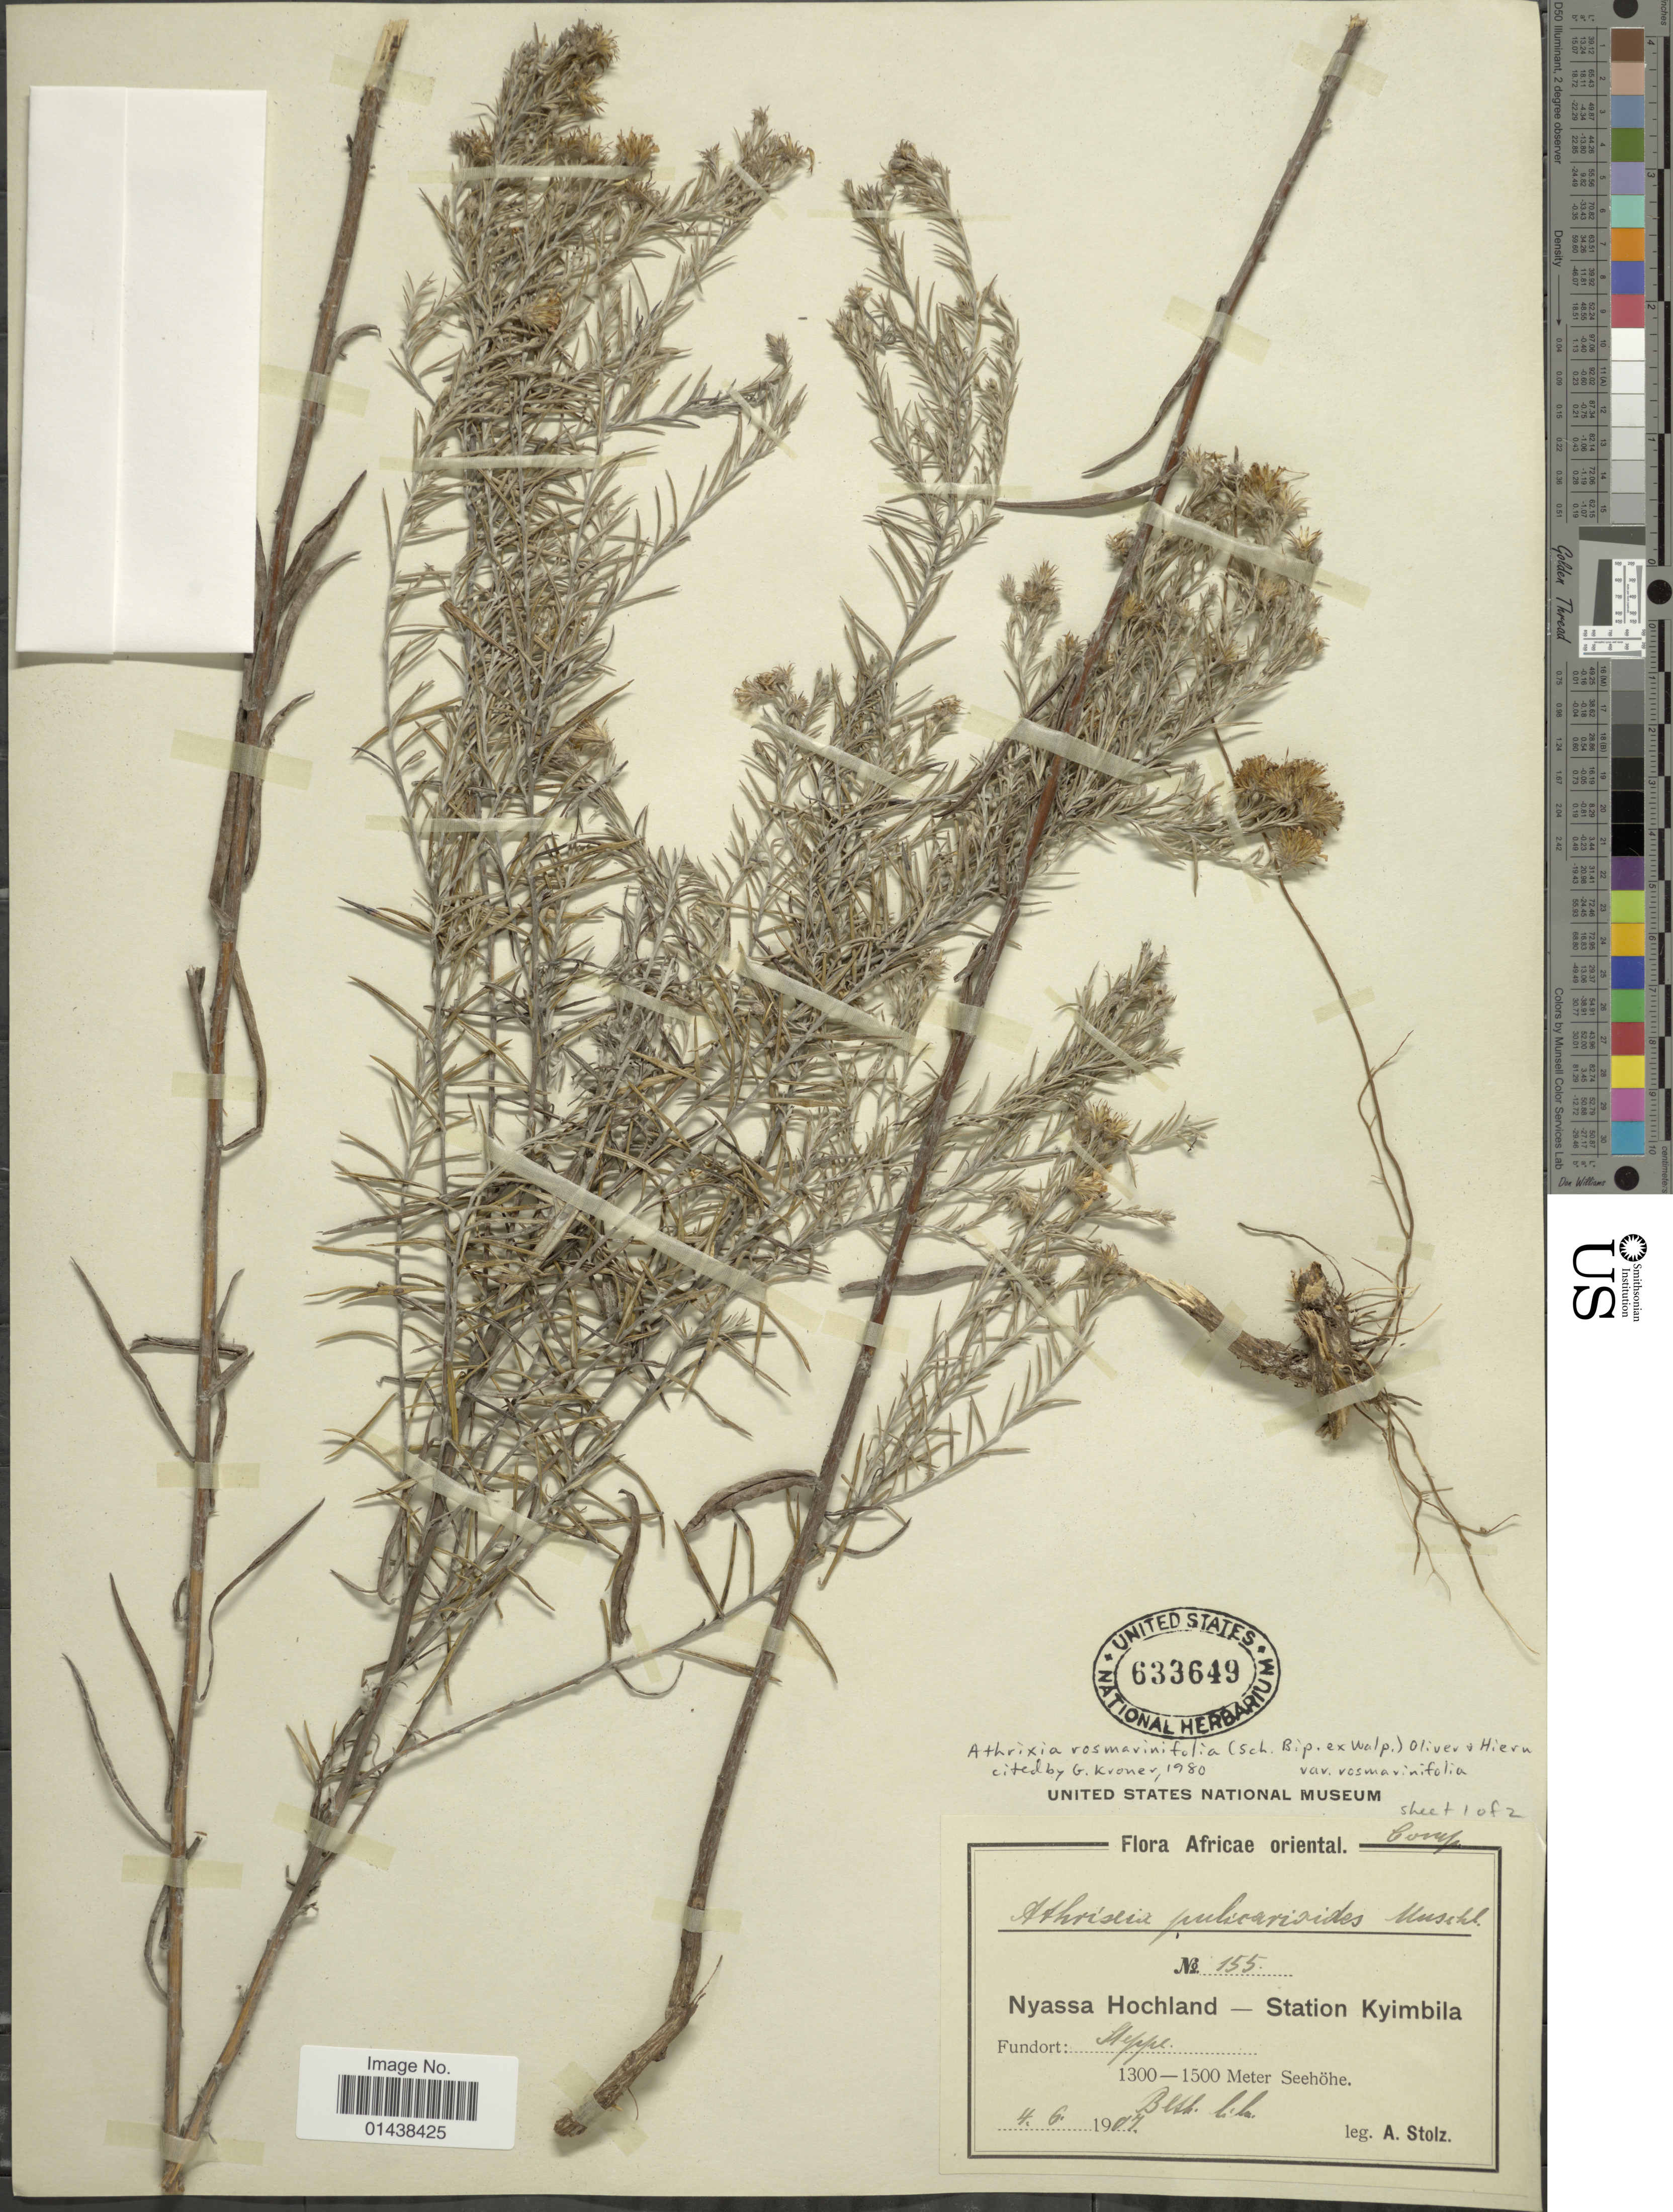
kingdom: Plantae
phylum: Tracheophyta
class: Magnoliopsida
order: Asterales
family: Asteraceae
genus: Athrixia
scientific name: Athrixia rosmarinifolia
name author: (Sch. Bip. ex Walp.) Oliv. & Hiern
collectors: A. Stolz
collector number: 155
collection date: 1907-06-04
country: Mozambique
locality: Africae oriental, Nyassa Hochland - Station Kyimbila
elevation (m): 1300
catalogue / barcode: US 633649